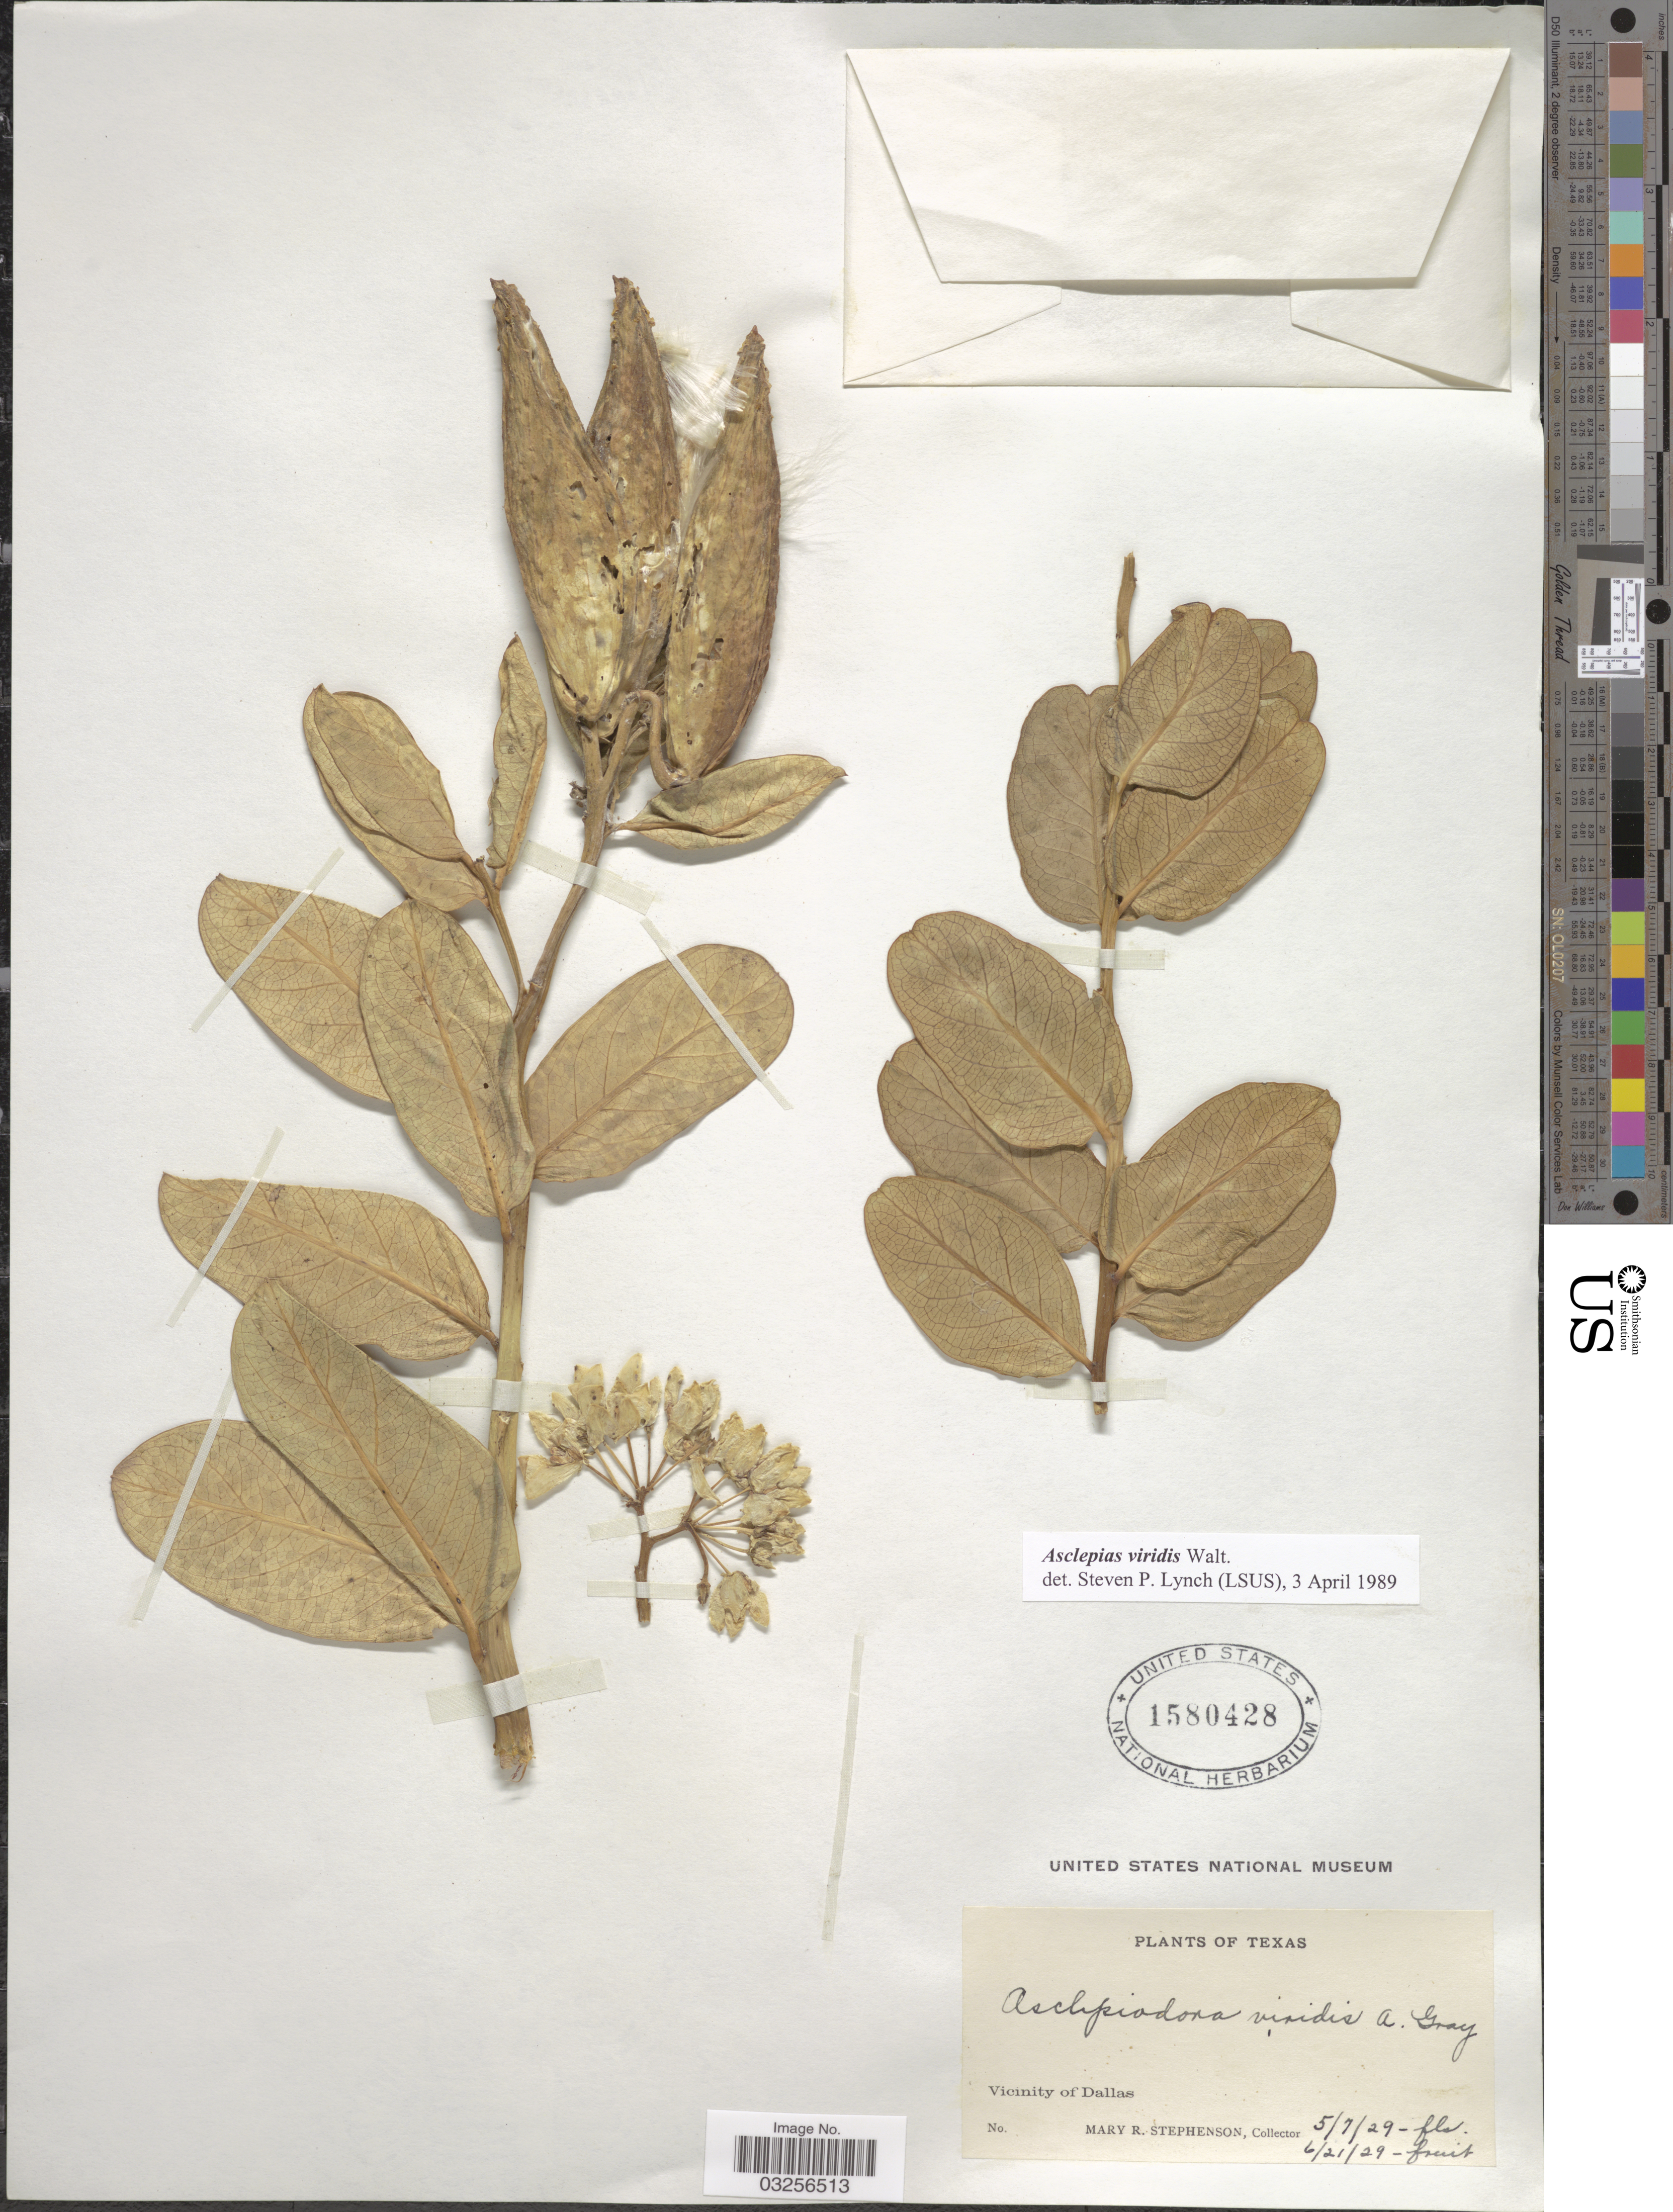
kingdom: Plantae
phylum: Tracheophyta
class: Magnoliopsida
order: Gentianales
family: Apocynaceae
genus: Asclepias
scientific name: Asclepias viridis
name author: Walter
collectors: M. Stephenson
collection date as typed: Transcribed d/m/y: 7/5/29 to 21/6/29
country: United States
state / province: Texas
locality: Vicinity of Dallas.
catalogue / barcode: US 1580428